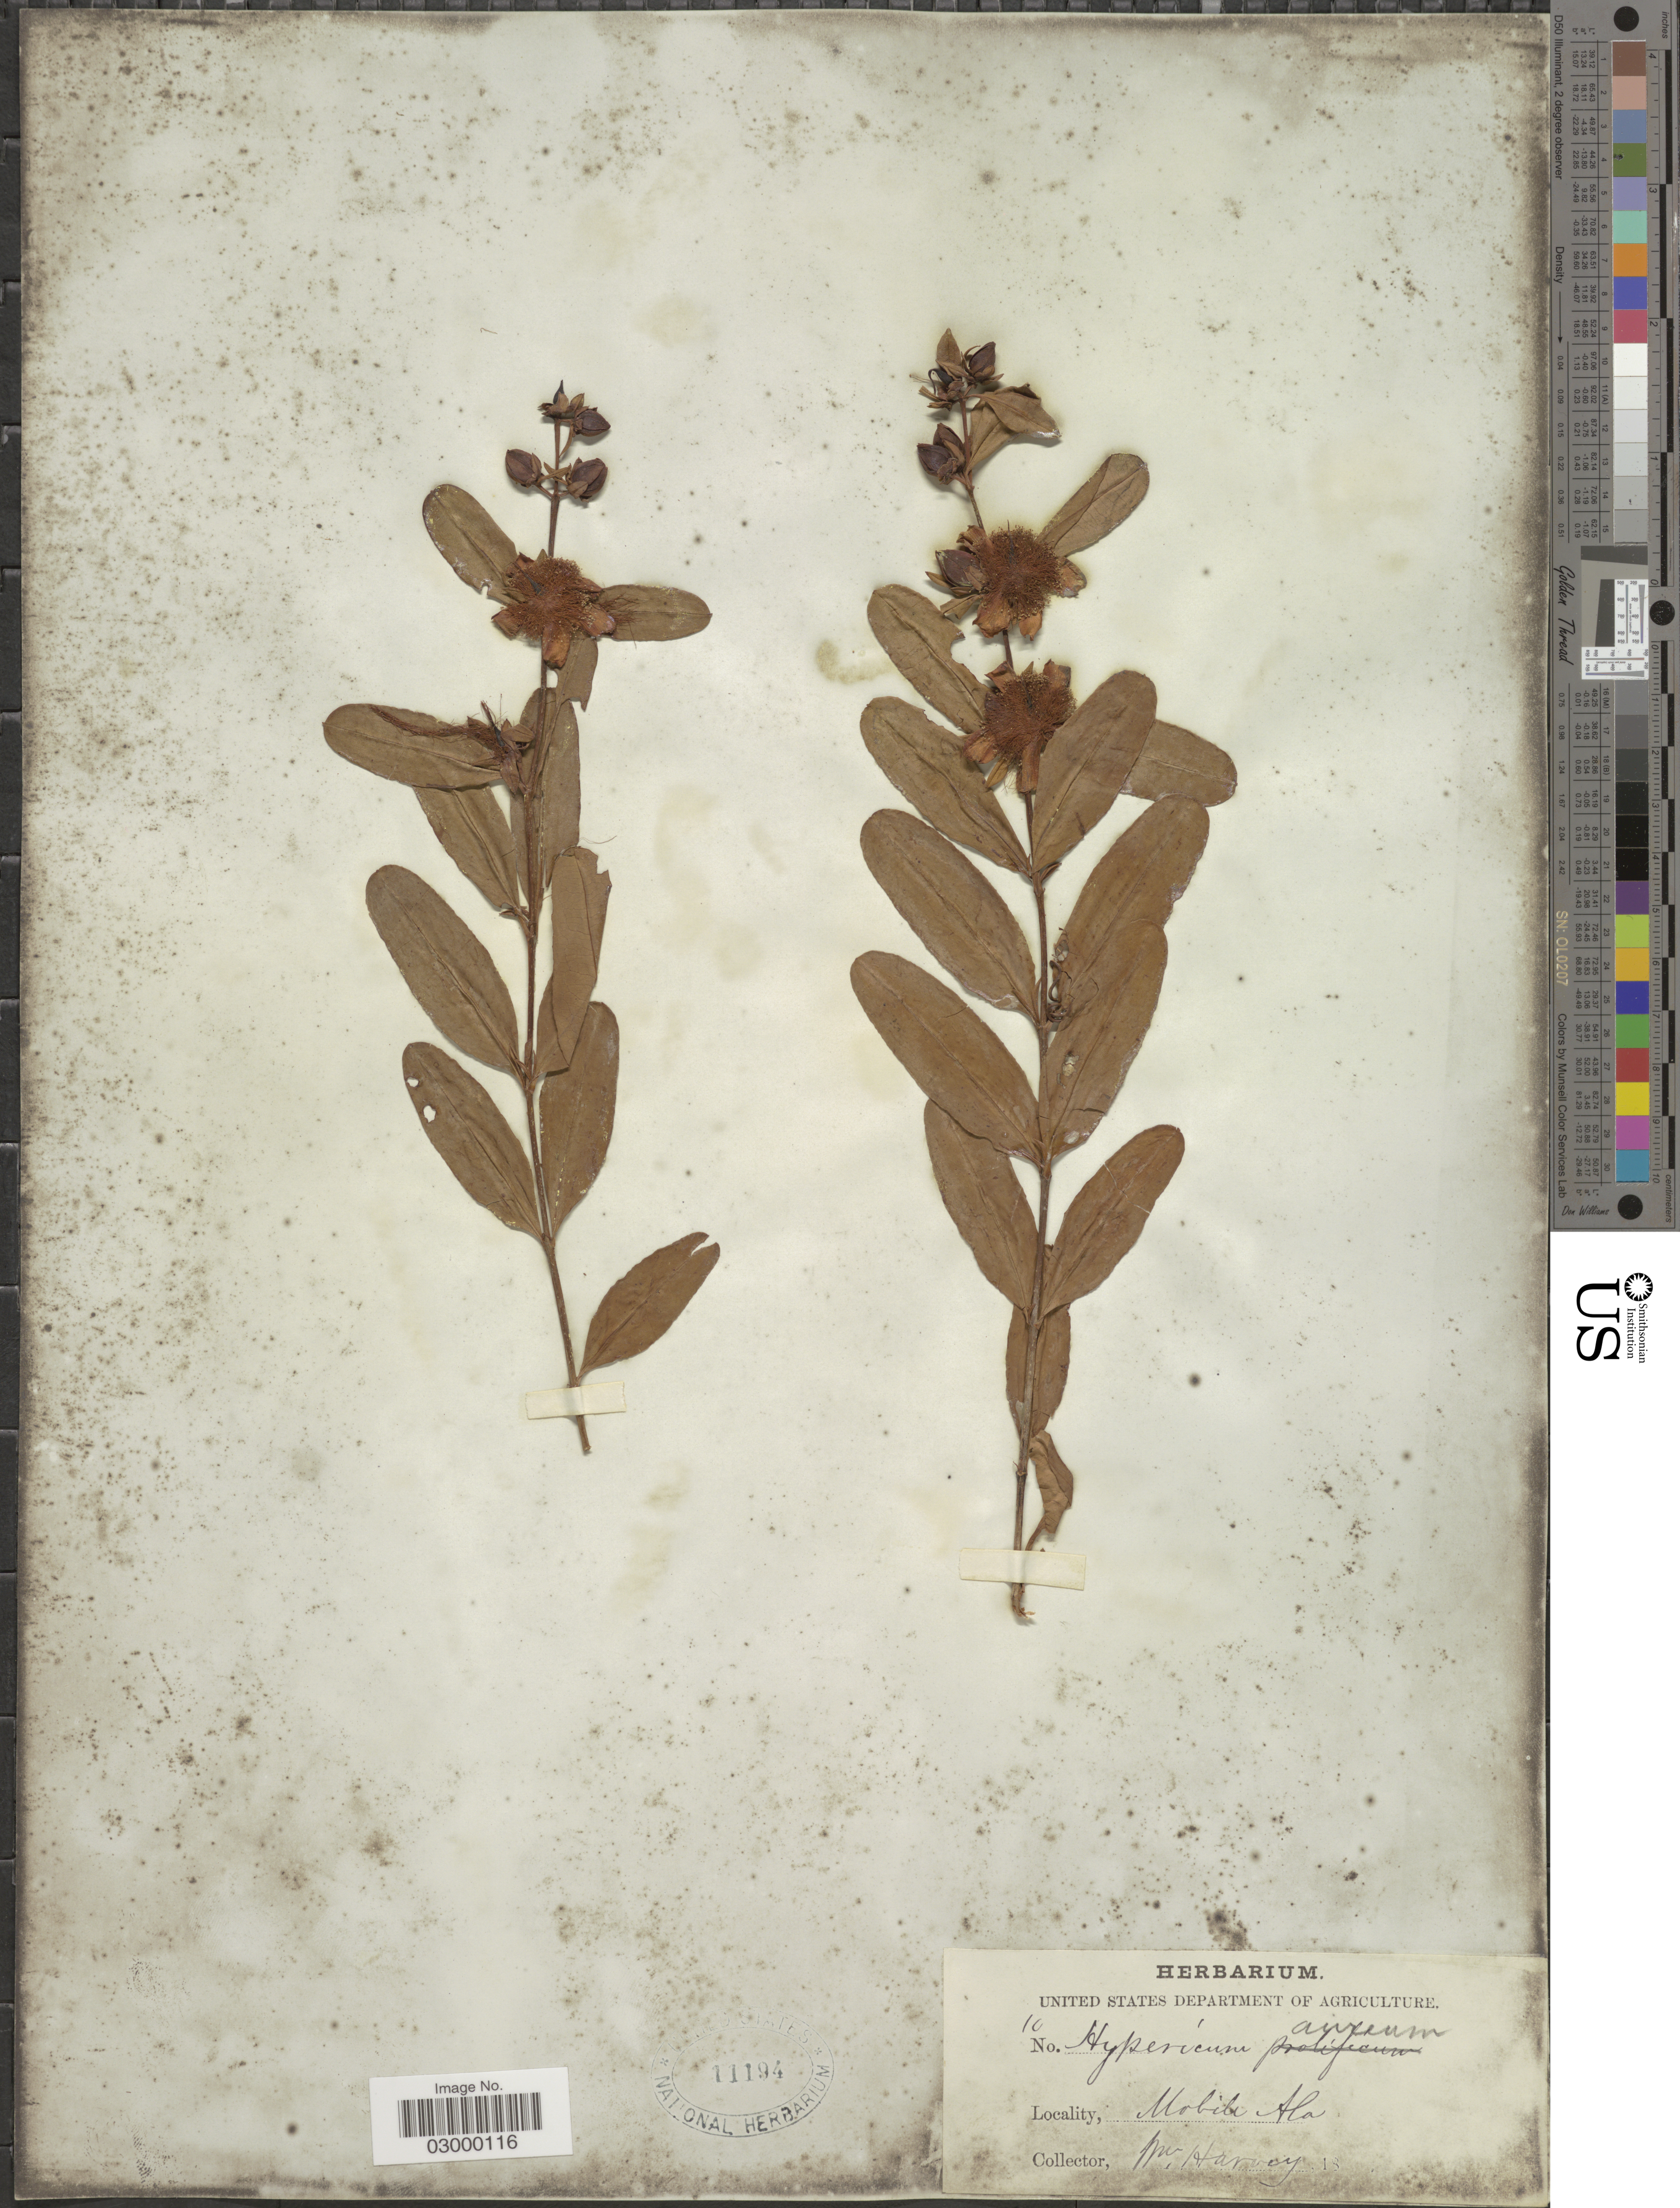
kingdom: Plantae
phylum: Tracheophyta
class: Magnoliopsida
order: Malpighiales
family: Hypericaceae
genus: Hypericum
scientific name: Hypericum aureum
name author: Lour.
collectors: M. Harvey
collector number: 10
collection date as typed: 18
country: United States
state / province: Alabama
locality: Mobile.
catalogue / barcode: US 11194